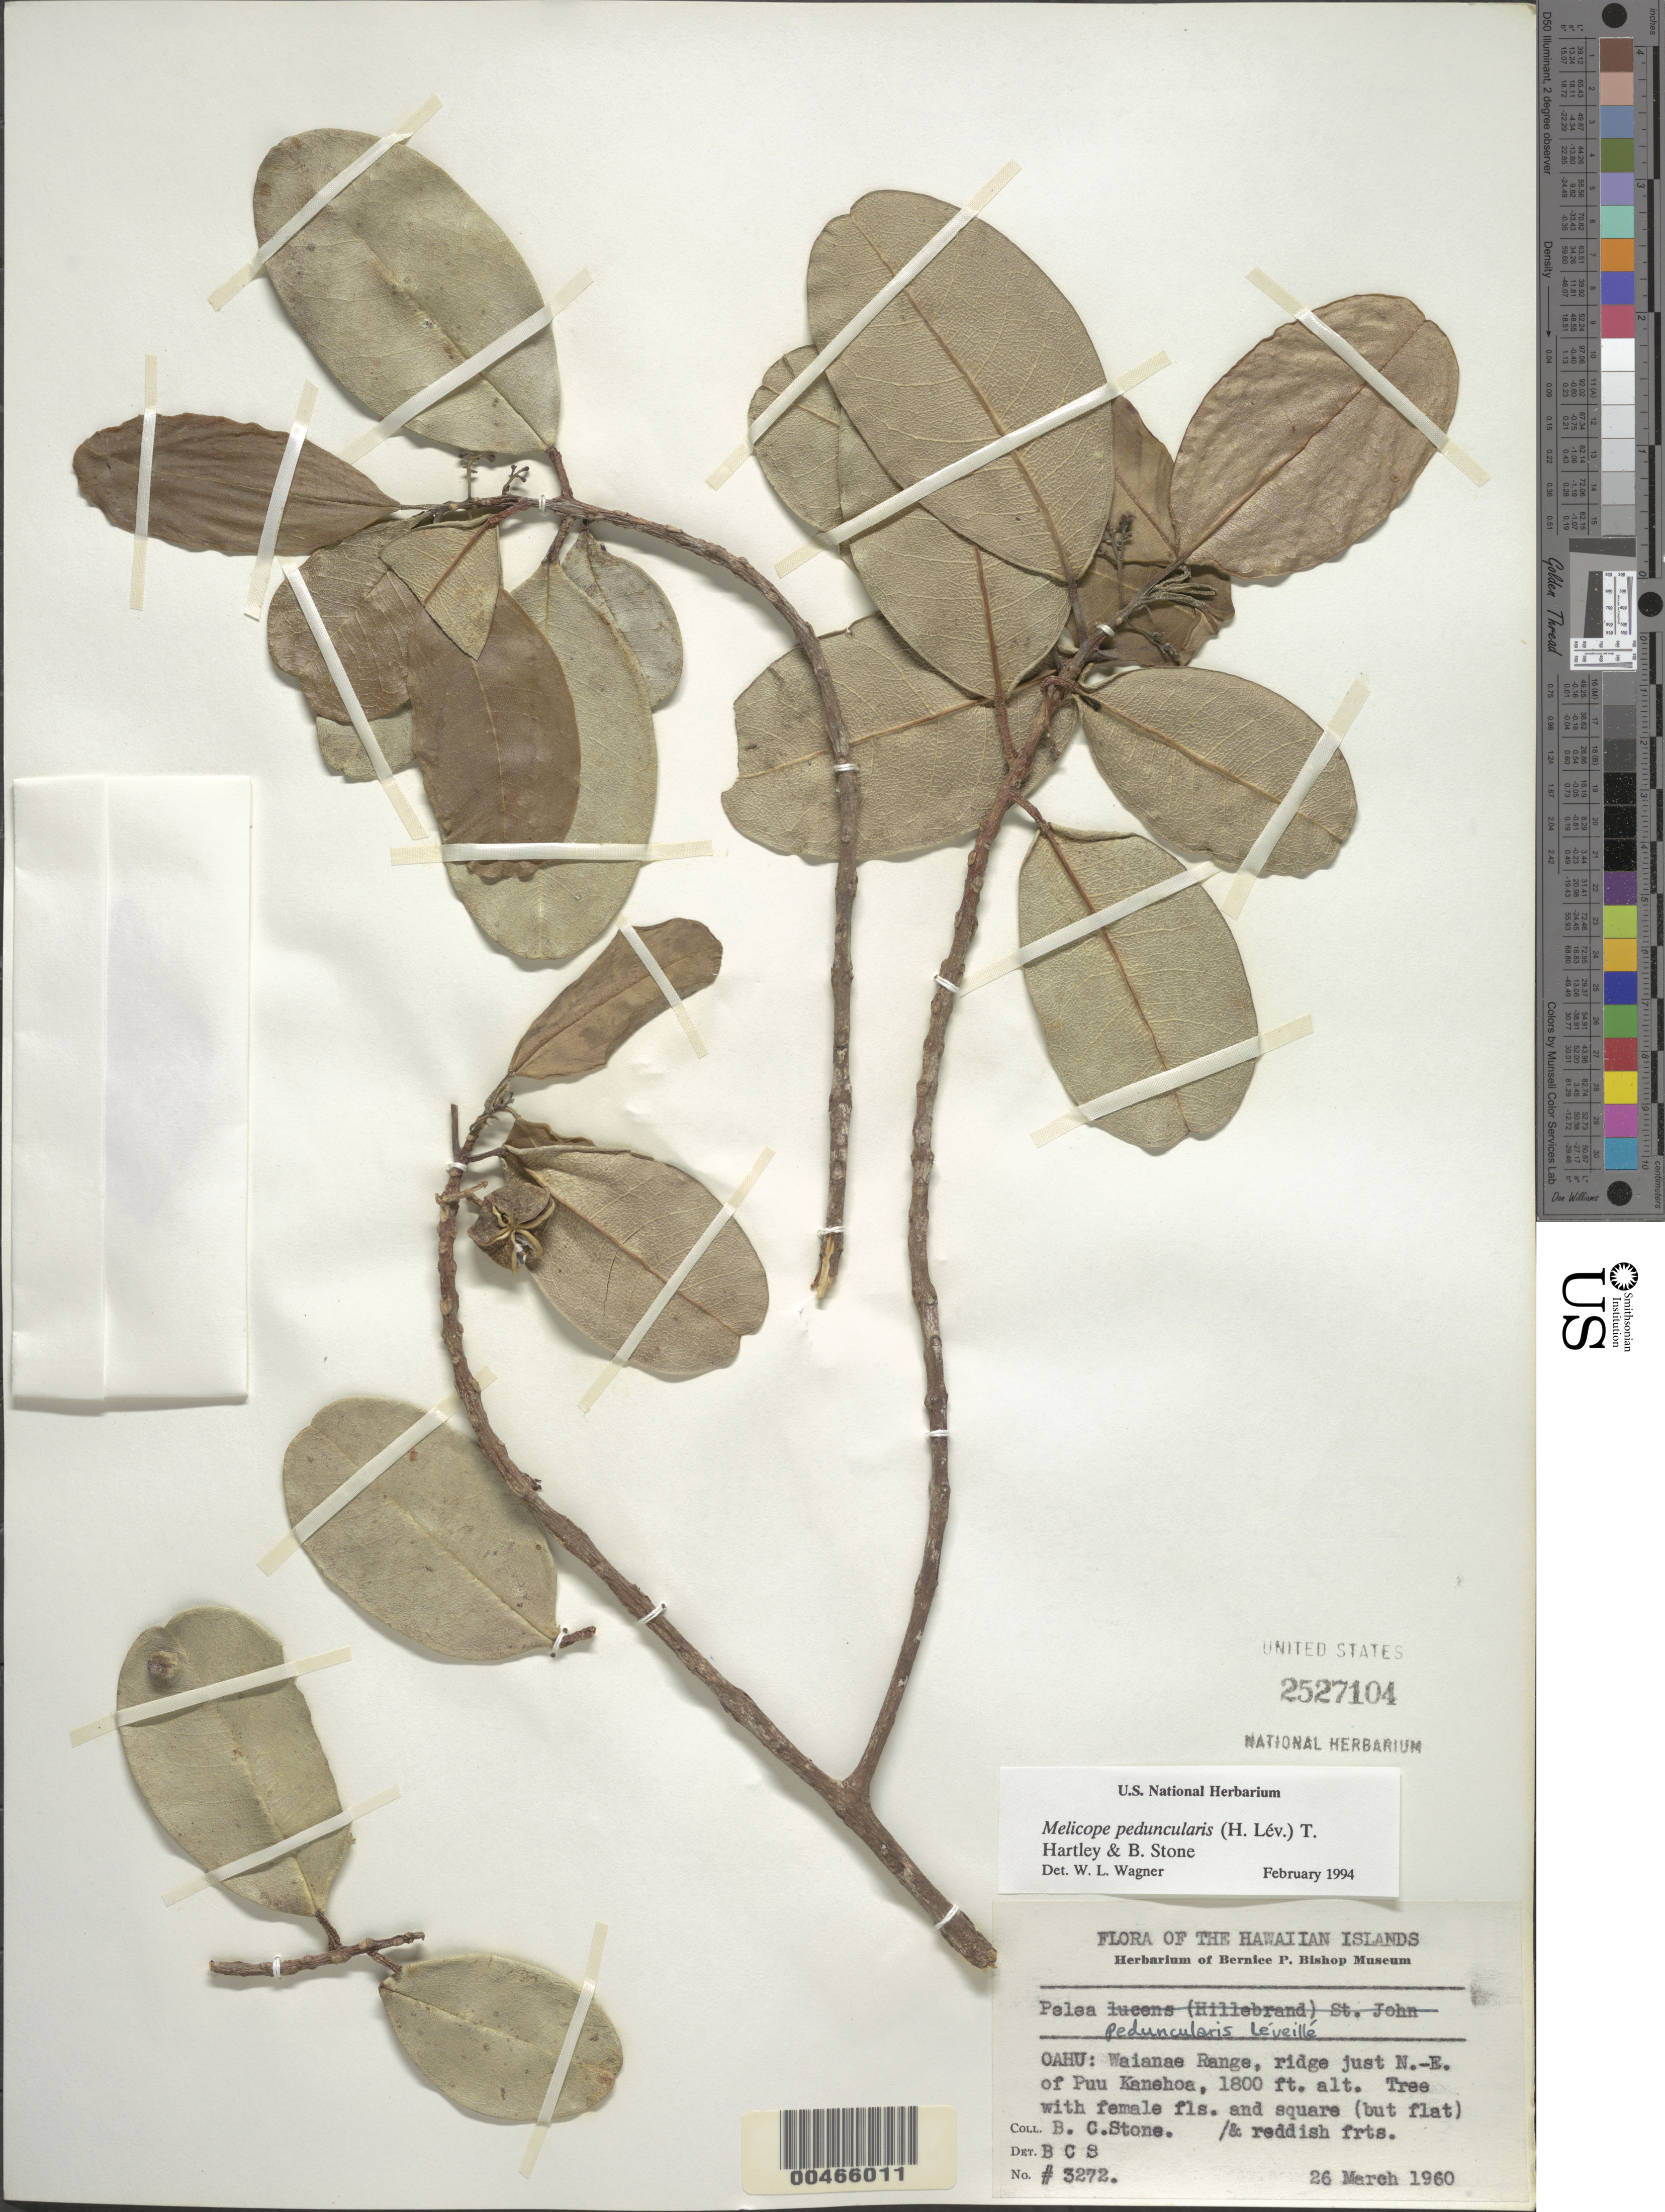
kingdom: Plantae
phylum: Tracheophyta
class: Magnoliopsida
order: Sapindales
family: Rutaceae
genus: Melicope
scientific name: Melicope peduncularis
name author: (H. Lév.) T.G. Hartley & B.C. Stone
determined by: Wagner, W. L., (BOT), Smithsonian Institution - National Museum of Natural History (UNITED STATES)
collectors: B. C. Stone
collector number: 3272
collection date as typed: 26 Mar 1960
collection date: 1960-03-26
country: United States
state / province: Hawaii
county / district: Honolulu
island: Oahu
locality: Waianae Range, ridge just NE of Puu Kanehoa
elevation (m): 549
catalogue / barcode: US 2527104